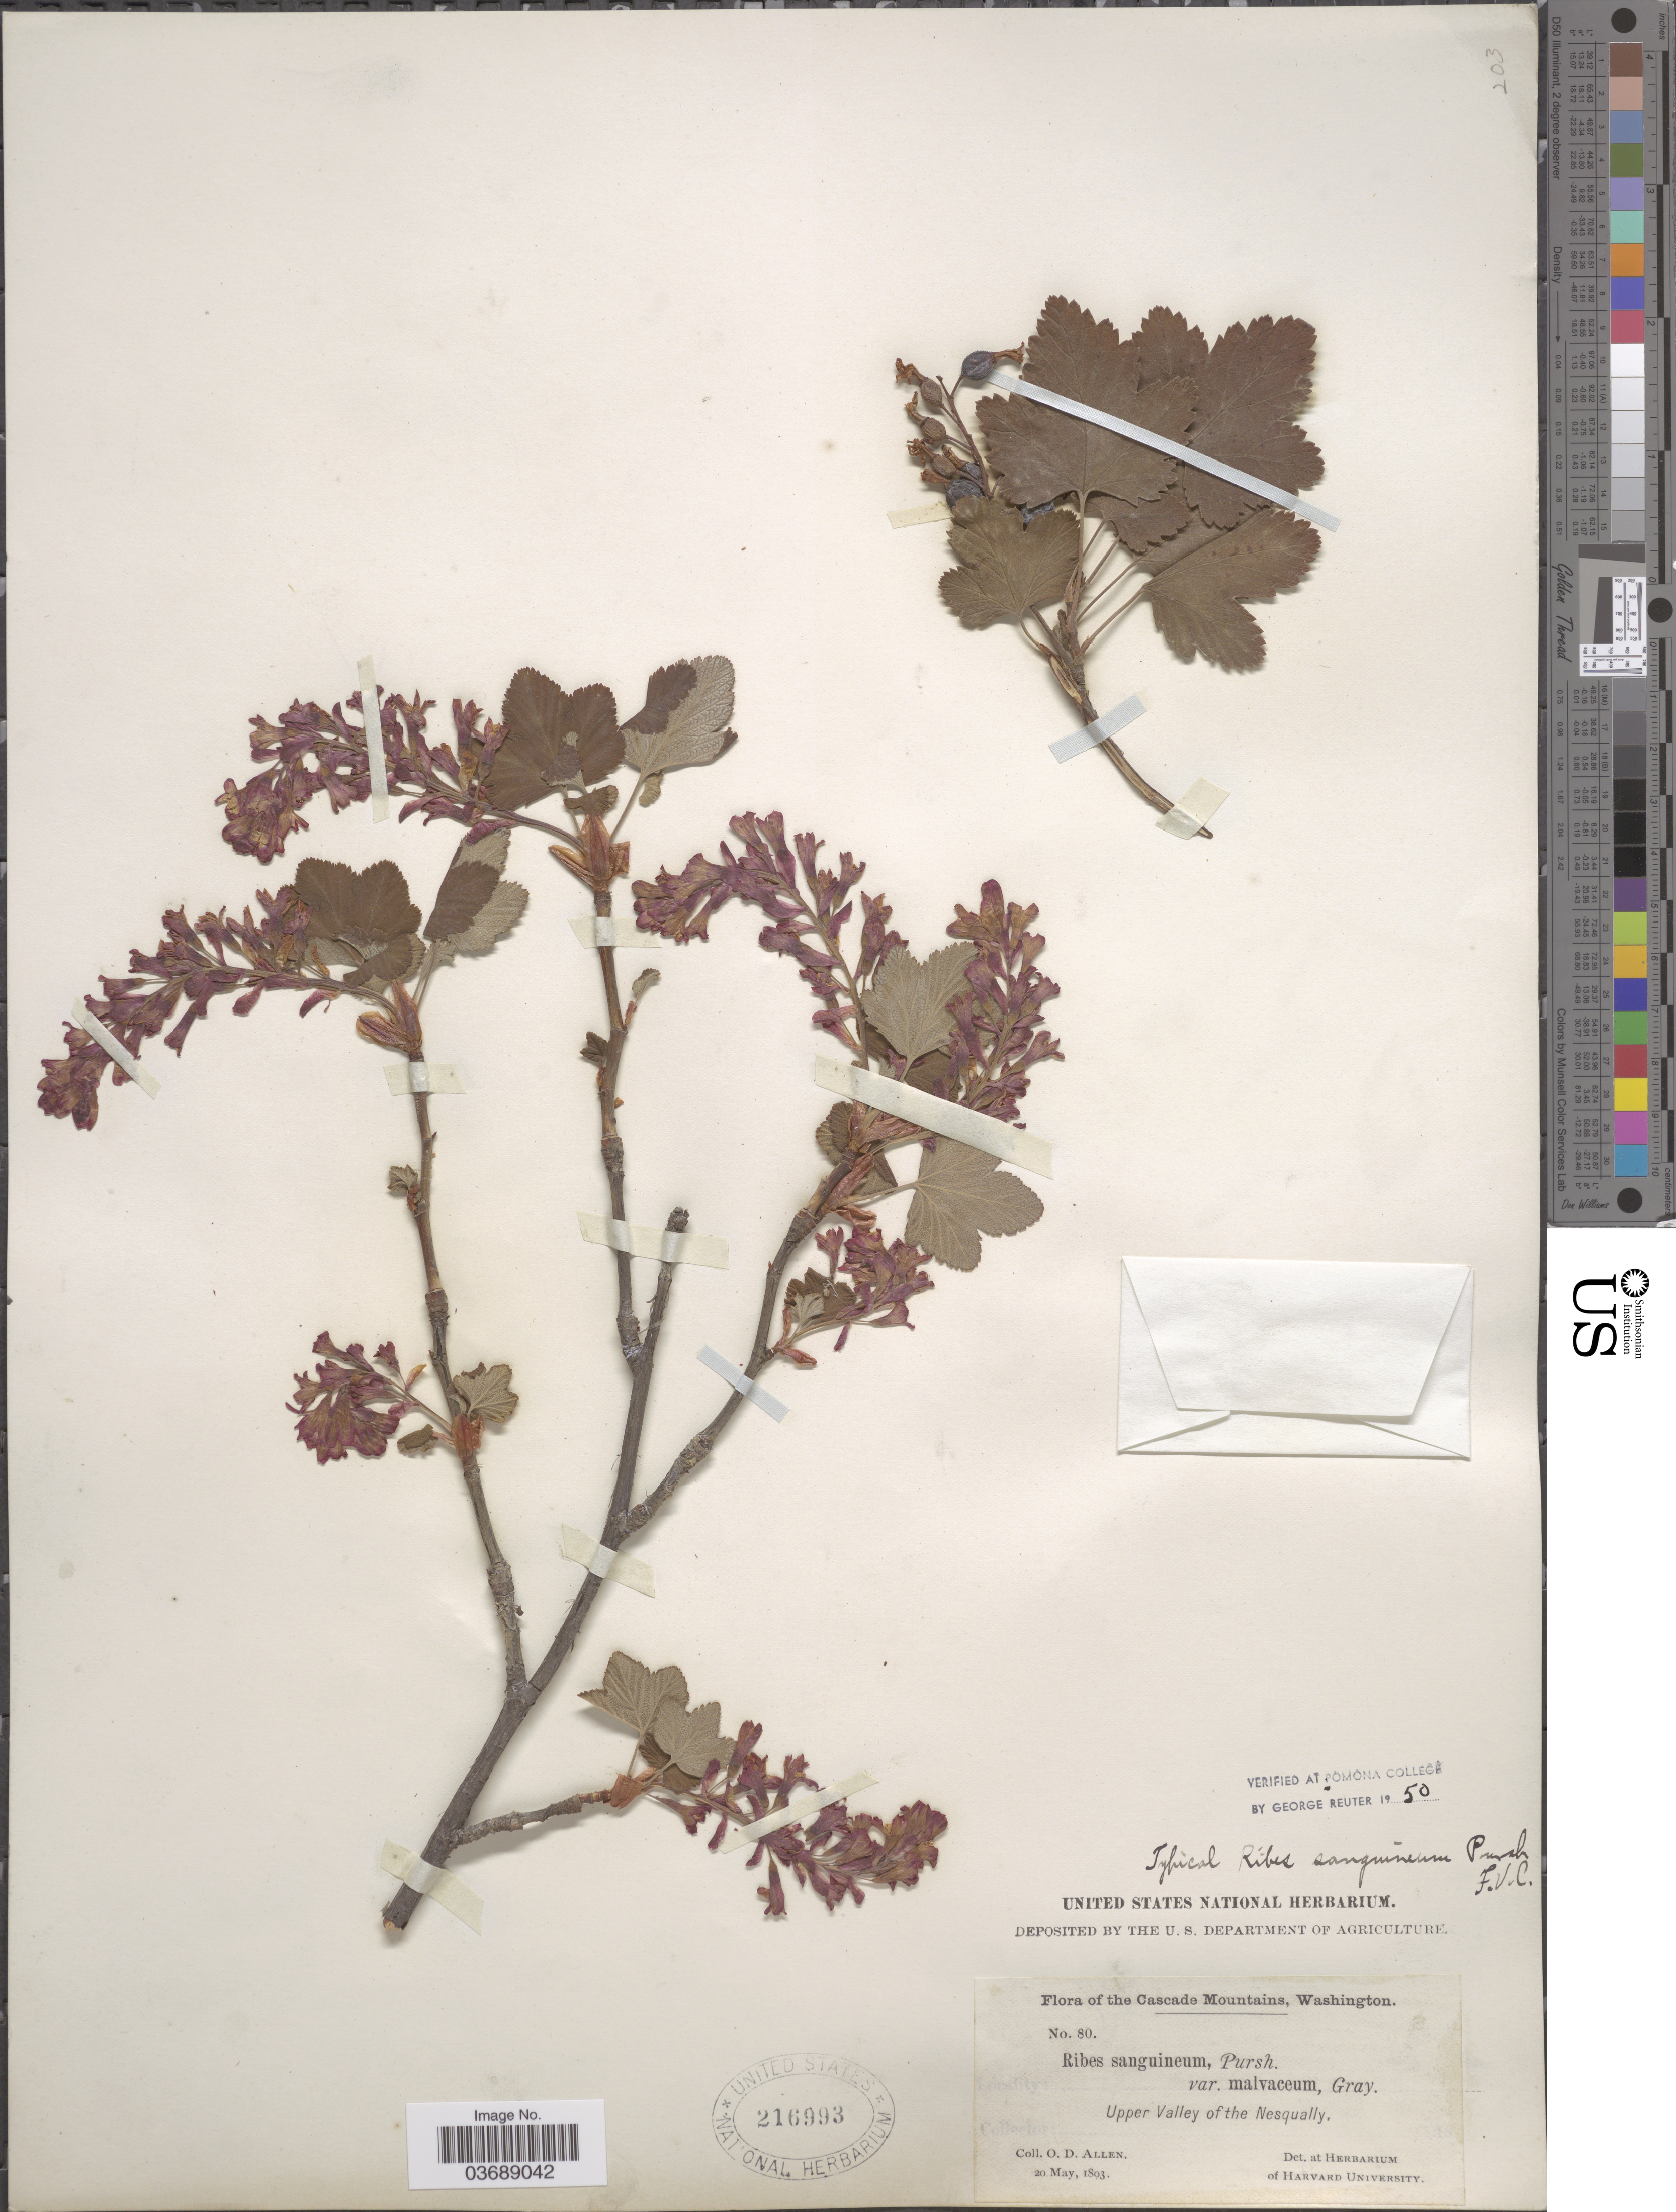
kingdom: Plantae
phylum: Tracheophyta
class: Magnoliopsida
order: Saxifragales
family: Grossulariaceae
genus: Ribes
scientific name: Ribes sanguineum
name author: Pursh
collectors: O. D. Allen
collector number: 80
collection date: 1893-05-20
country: United States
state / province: Washington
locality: The Cascade Mountains. Upper Valley of the Nesqually.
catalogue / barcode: US 216993